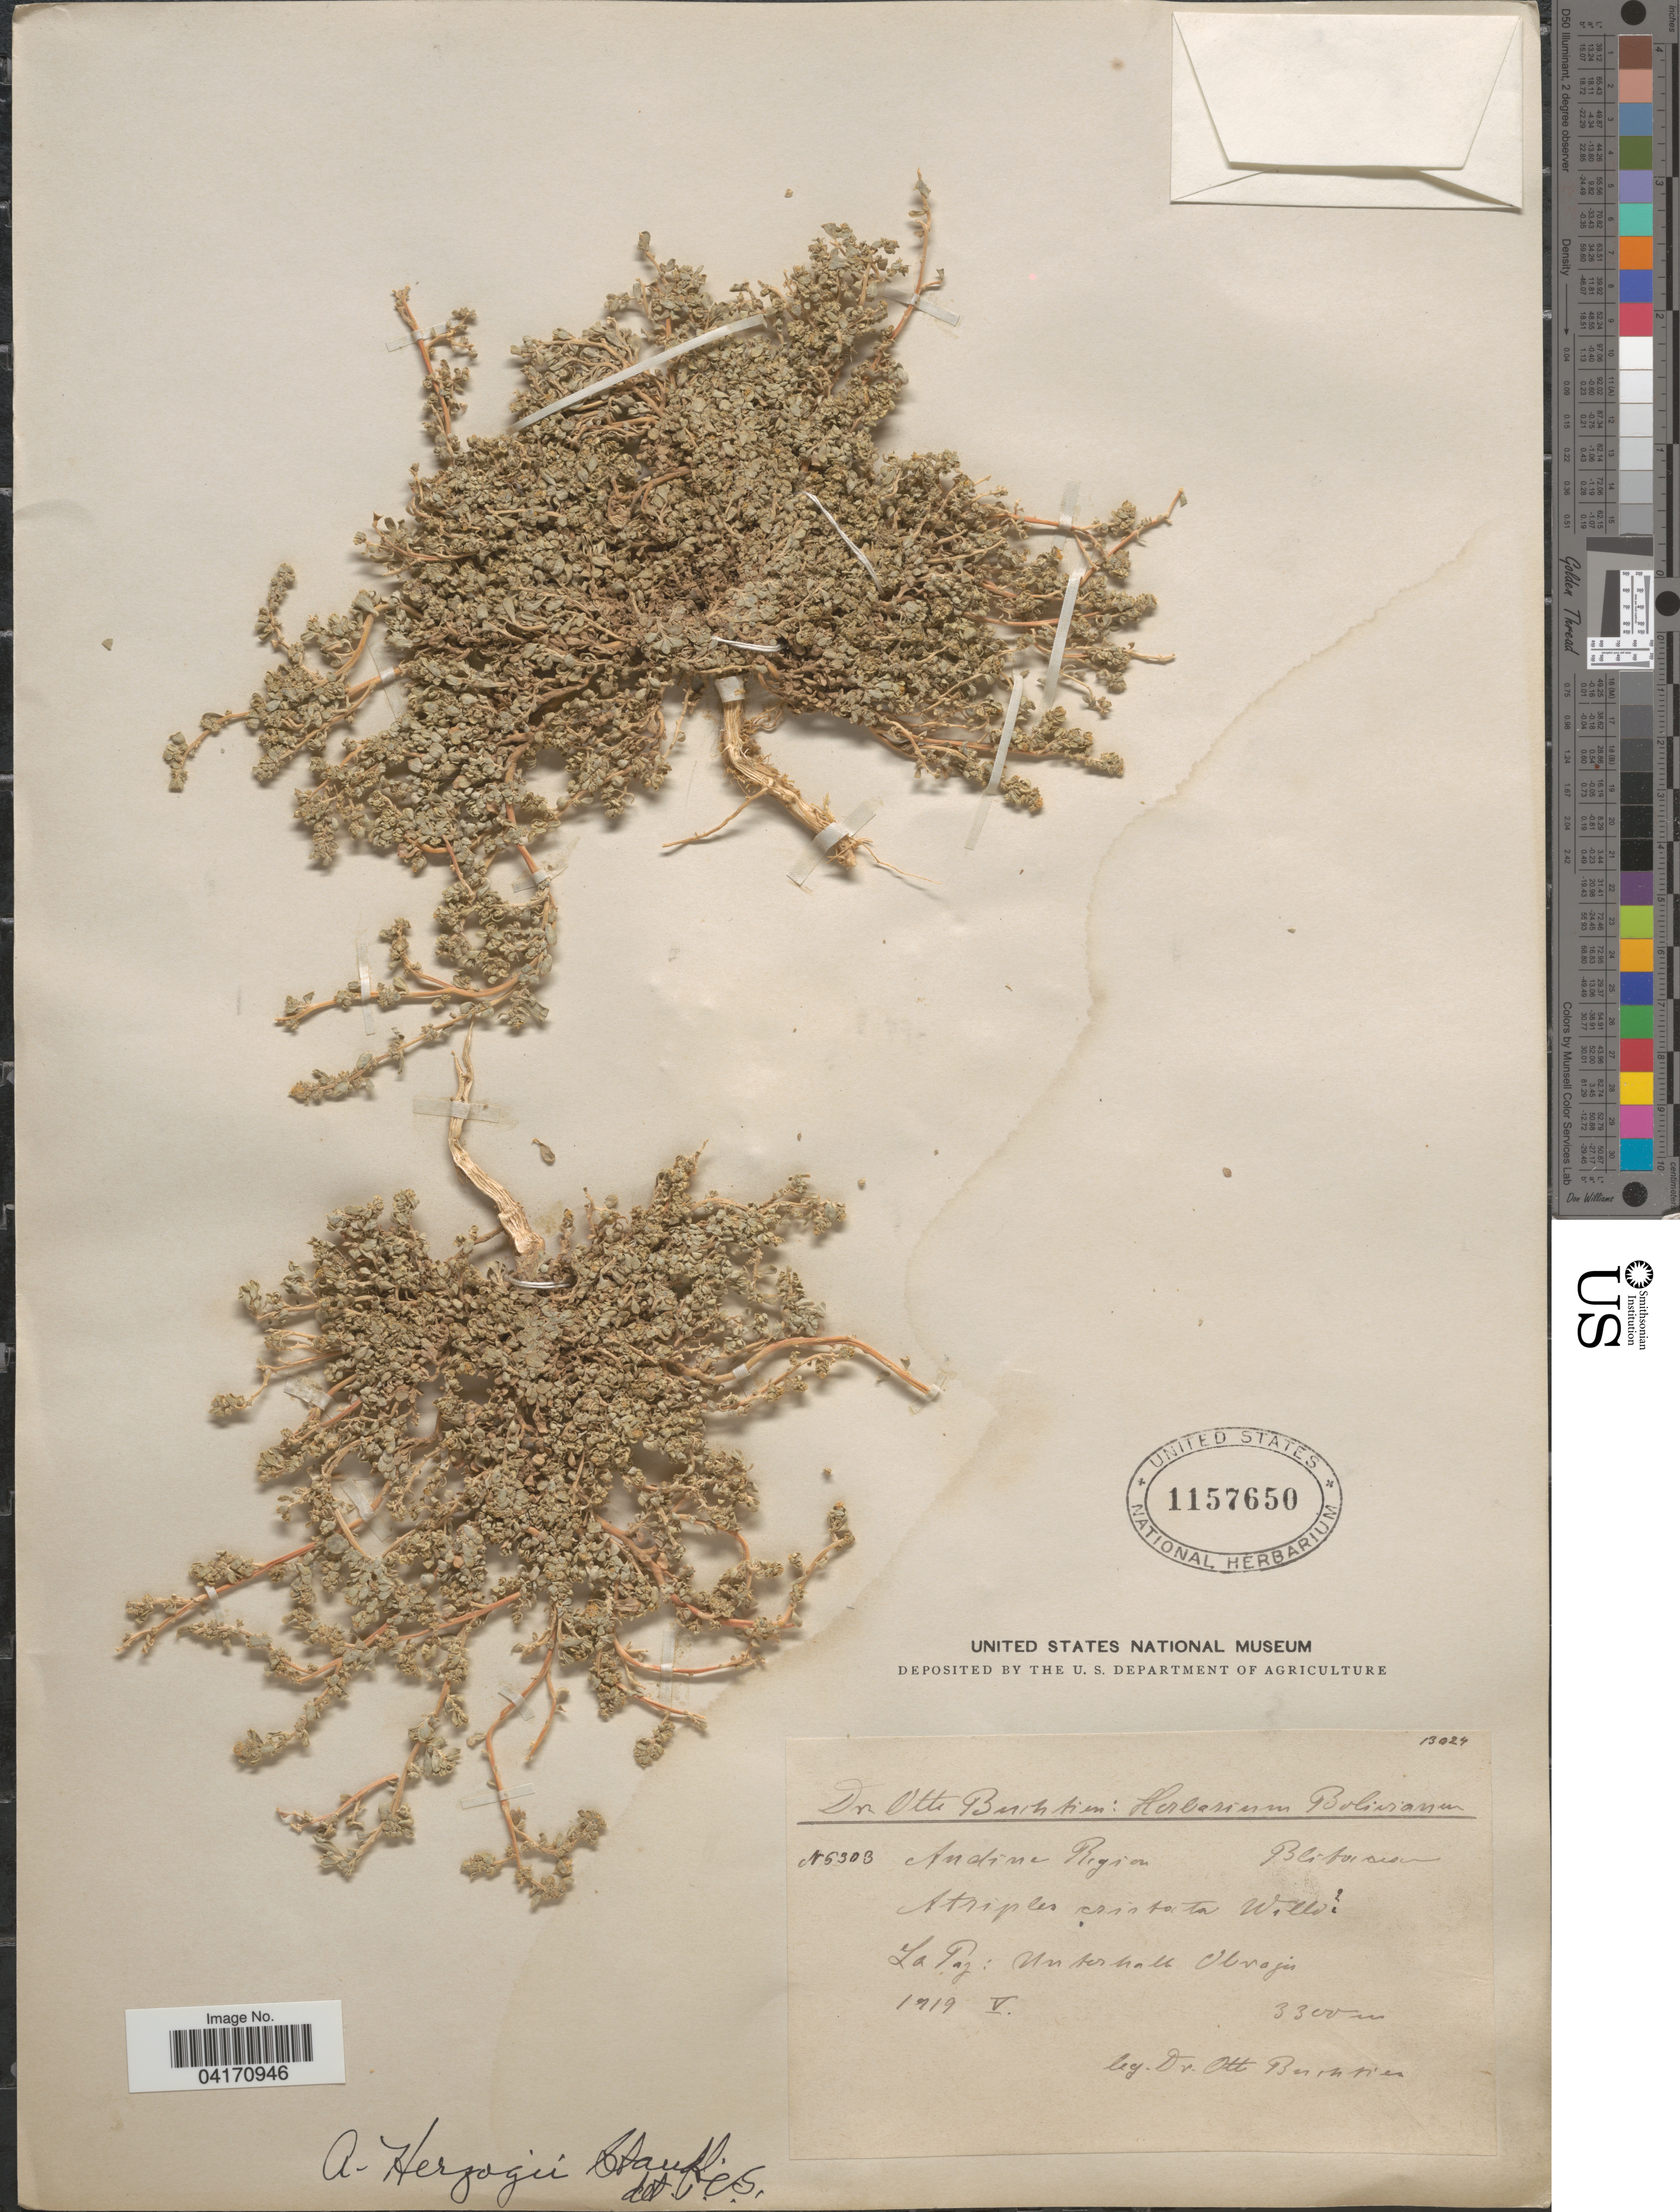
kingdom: Plantae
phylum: Tracheophyta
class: Magnoliopsida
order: Caryophyllales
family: Amaranthaceae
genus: Atriplex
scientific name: Atriplex cristata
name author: Humb. & Bonpl. ex Willd.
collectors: O. Buchtien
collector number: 630B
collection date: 1919-05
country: Bolivia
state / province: La Paz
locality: Andine Region. Unterhalb Obrajin [interpreted].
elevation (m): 3300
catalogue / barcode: US 1157650